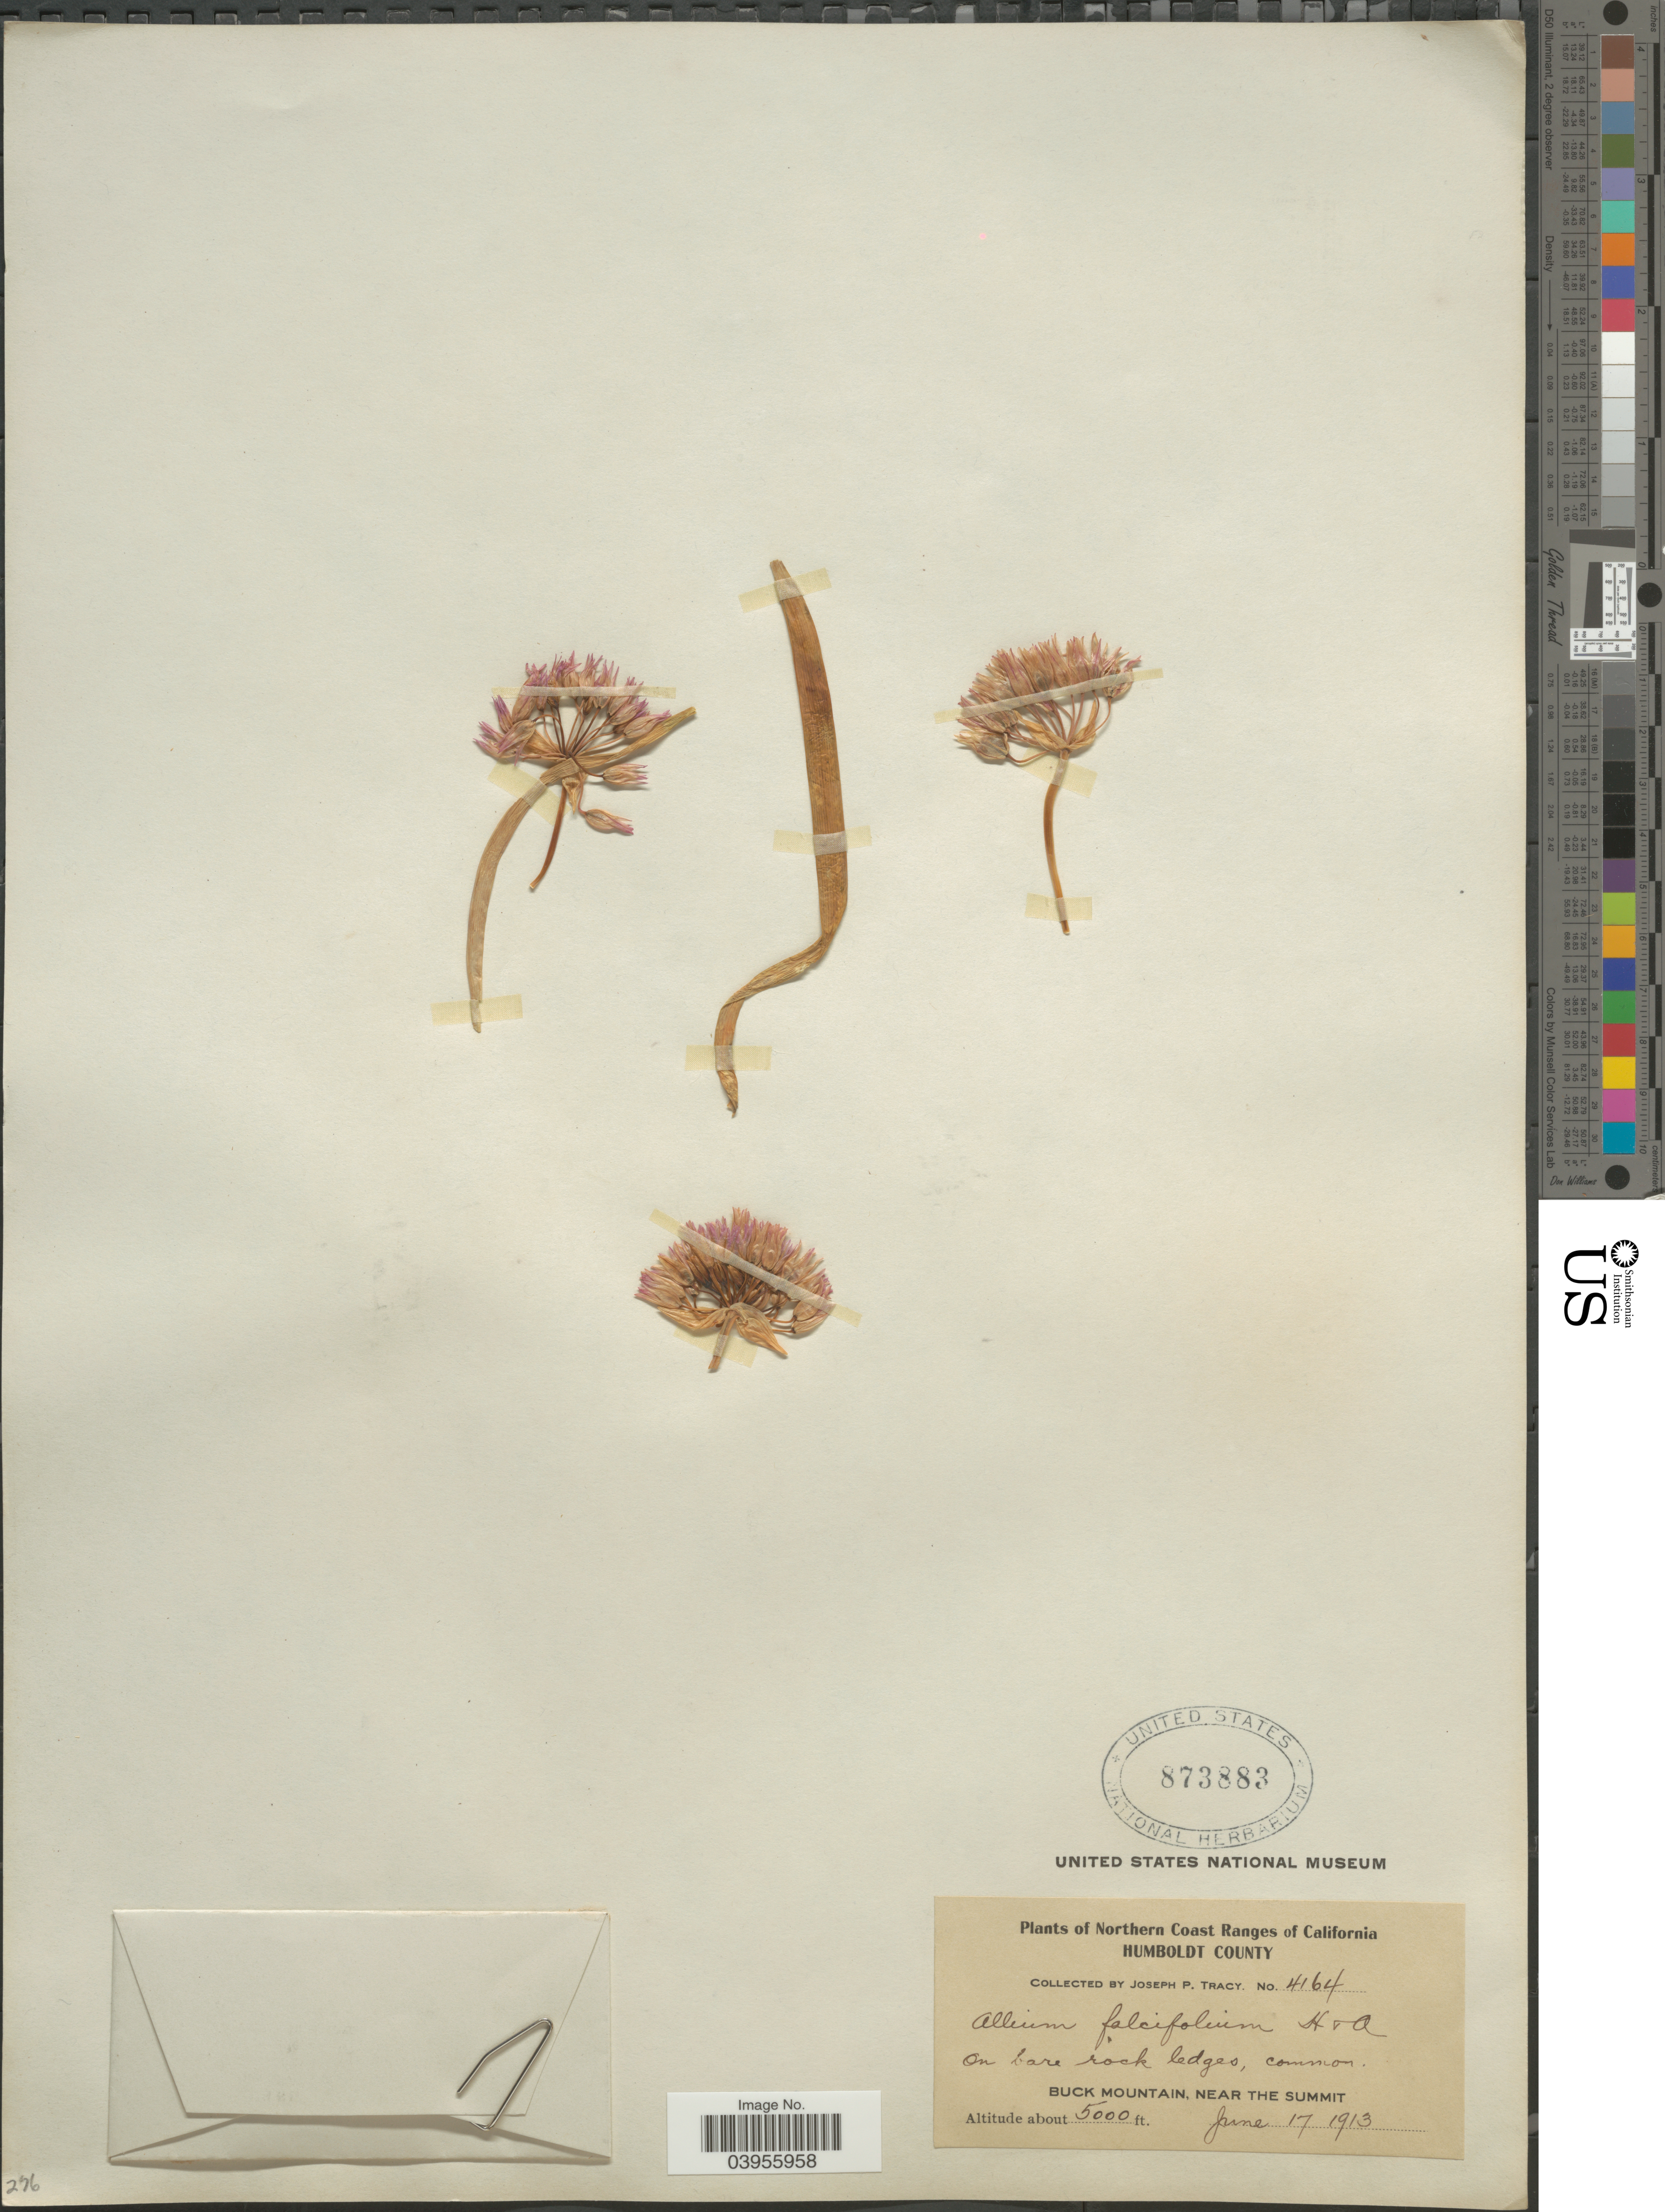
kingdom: Plantae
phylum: Tracheophyta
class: Liliopsida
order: Asparagales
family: Amaryllidaceae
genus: Allium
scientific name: Allium falcifolium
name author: Hook. & Arn.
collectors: J. Tracy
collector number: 4164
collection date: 1913-06-17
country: United States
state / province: California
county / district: Humboldt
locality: Northern Coast Ranges of California. Humboldt County. Buck Mountain, near the summit.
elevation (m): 1524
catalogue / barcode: US 873883